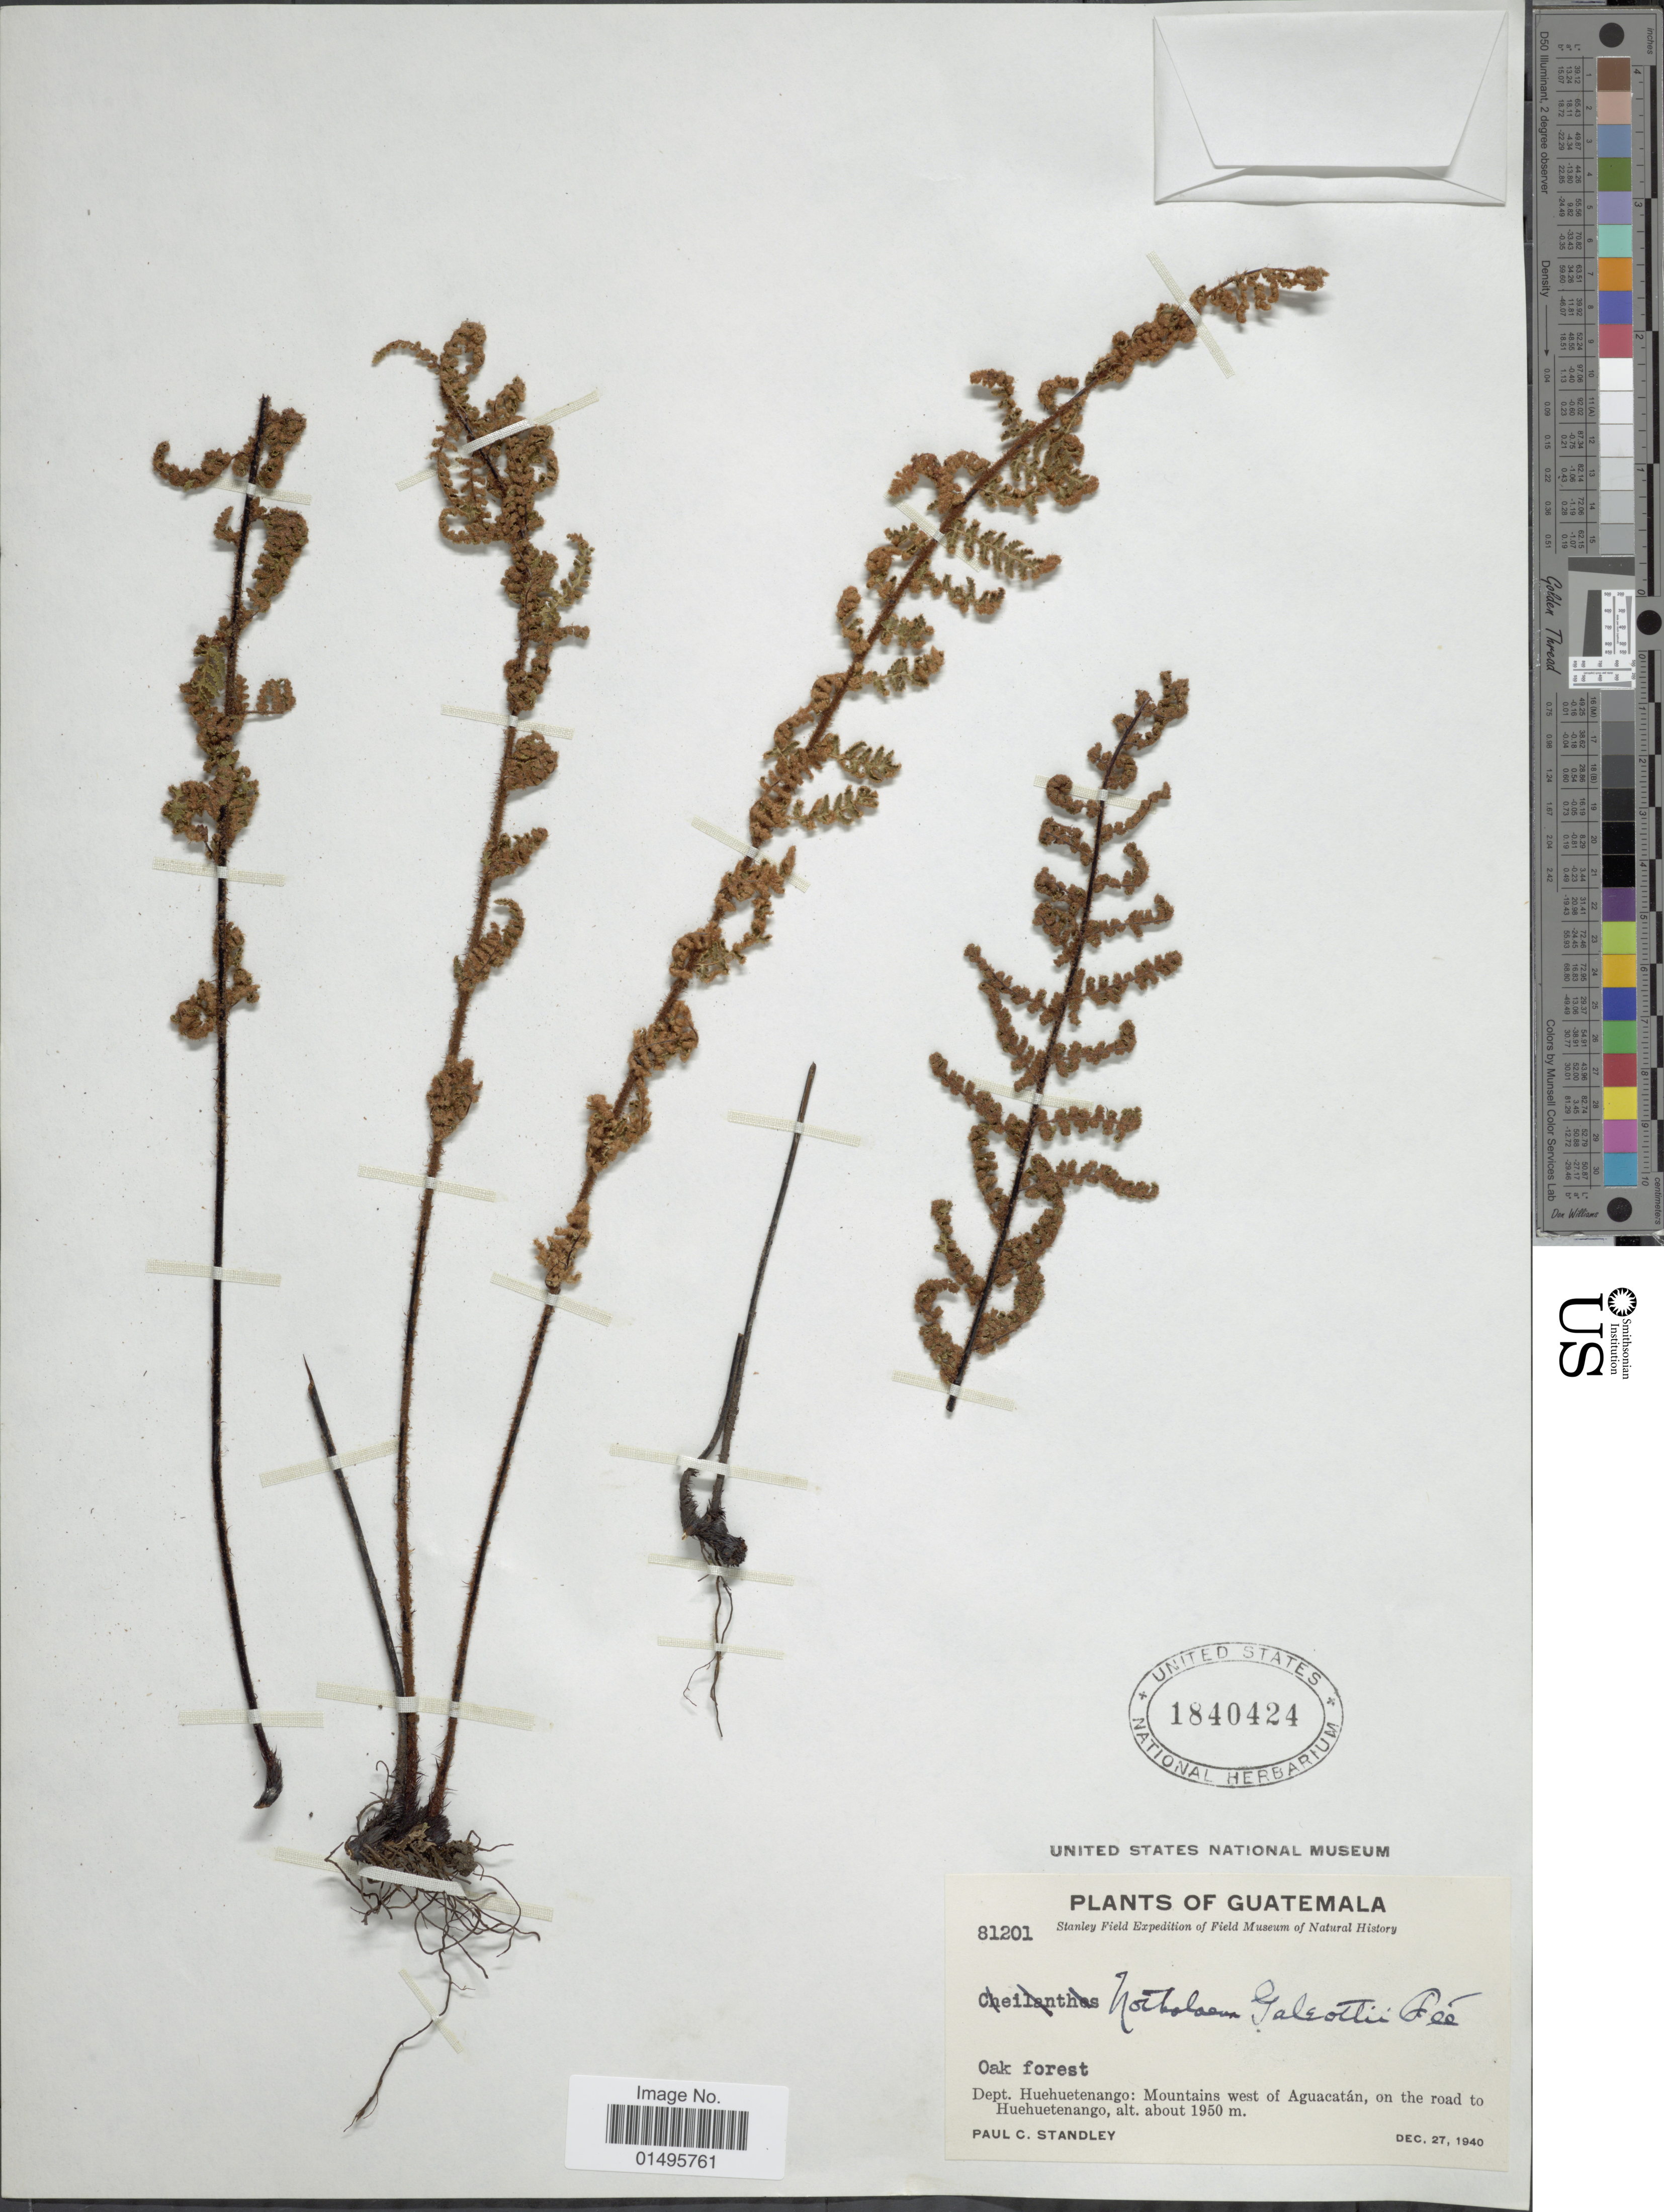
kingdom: Plantae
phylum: Tracheophyta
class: Polypodiopsida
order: Polypodiales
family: Pteridaceae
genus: Notholaena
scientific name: Notholaena galeottii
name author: Fée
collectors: P. C. Standley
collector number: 81201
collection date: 1940-12-27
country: Guatemala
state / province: Huehuetenango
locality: Mountains west Aguacatan, on the road to Heuheutenango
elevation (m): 1950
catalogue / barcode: US 1840424